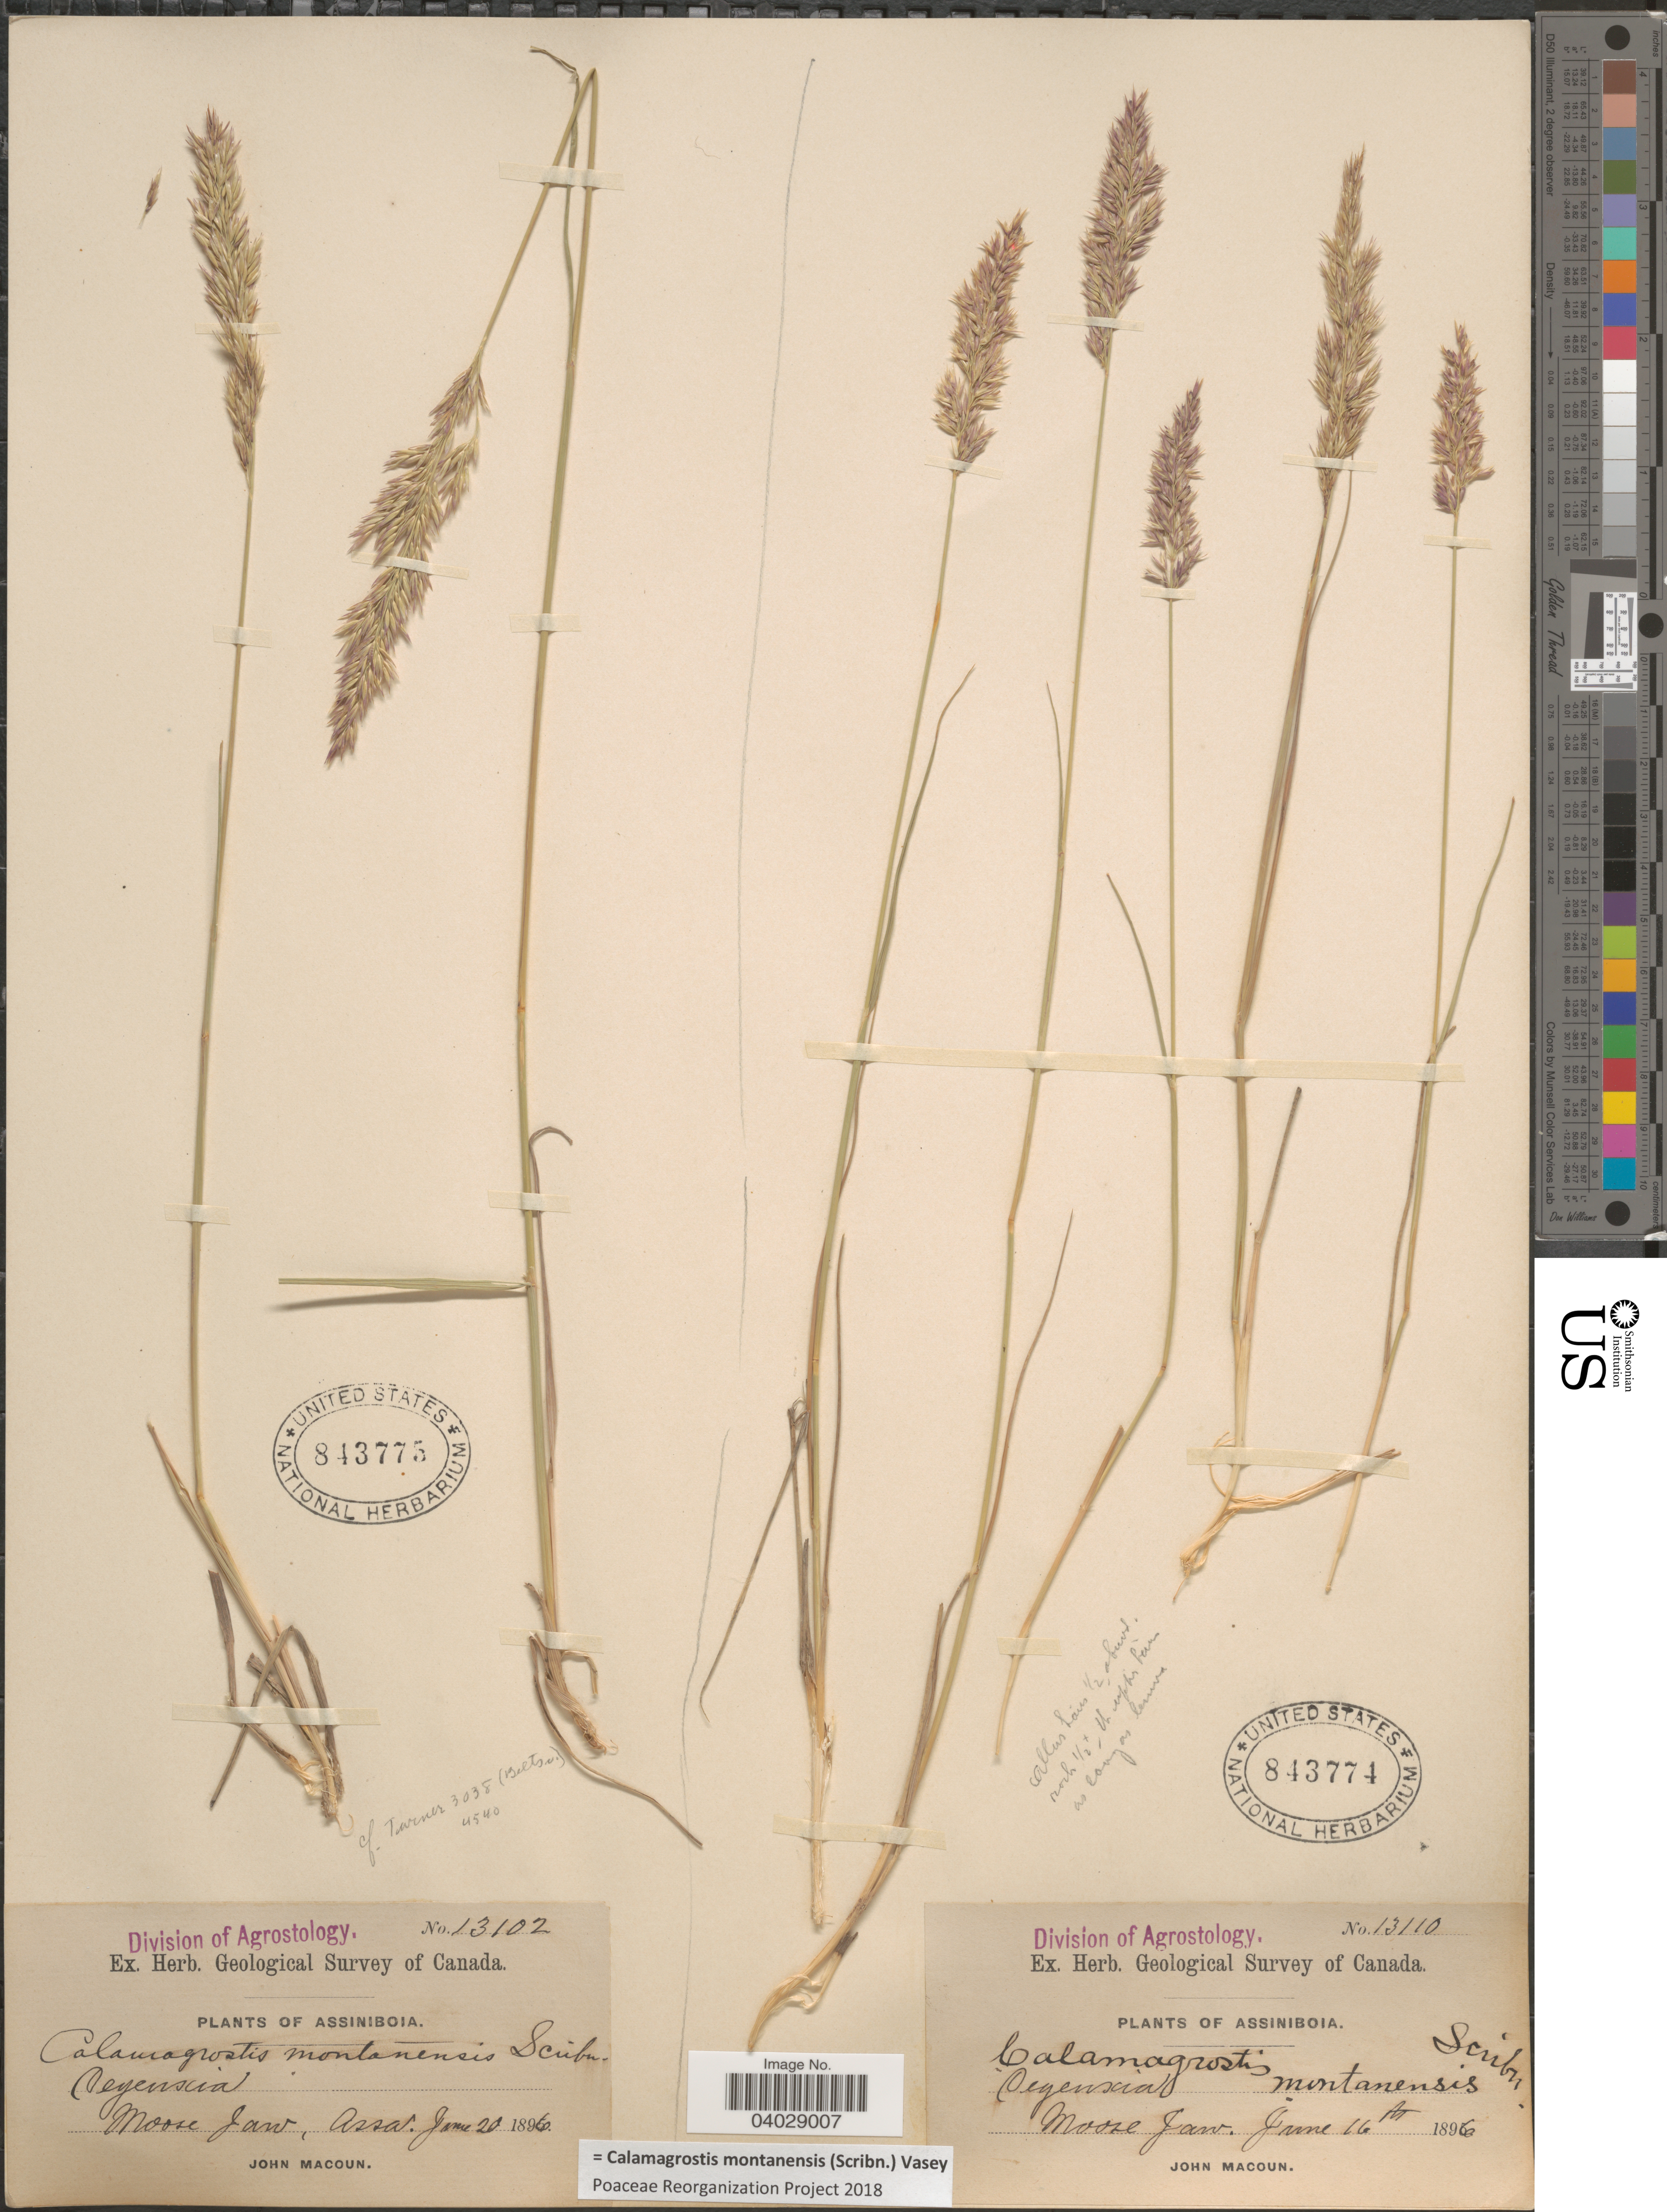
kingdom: Plantae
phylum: Tracheophyta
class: Liliopsida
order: Poales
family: Poaceae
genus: Calamagrostis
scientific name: Calamagrostis montanensis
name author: Scribn. ex Vasey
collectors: J. Macoun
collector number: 13110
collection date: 1896-06-16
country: Canada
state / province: Saskatchewan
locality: Assiniboia. Moose Jaw.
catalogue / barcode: US 843774-2